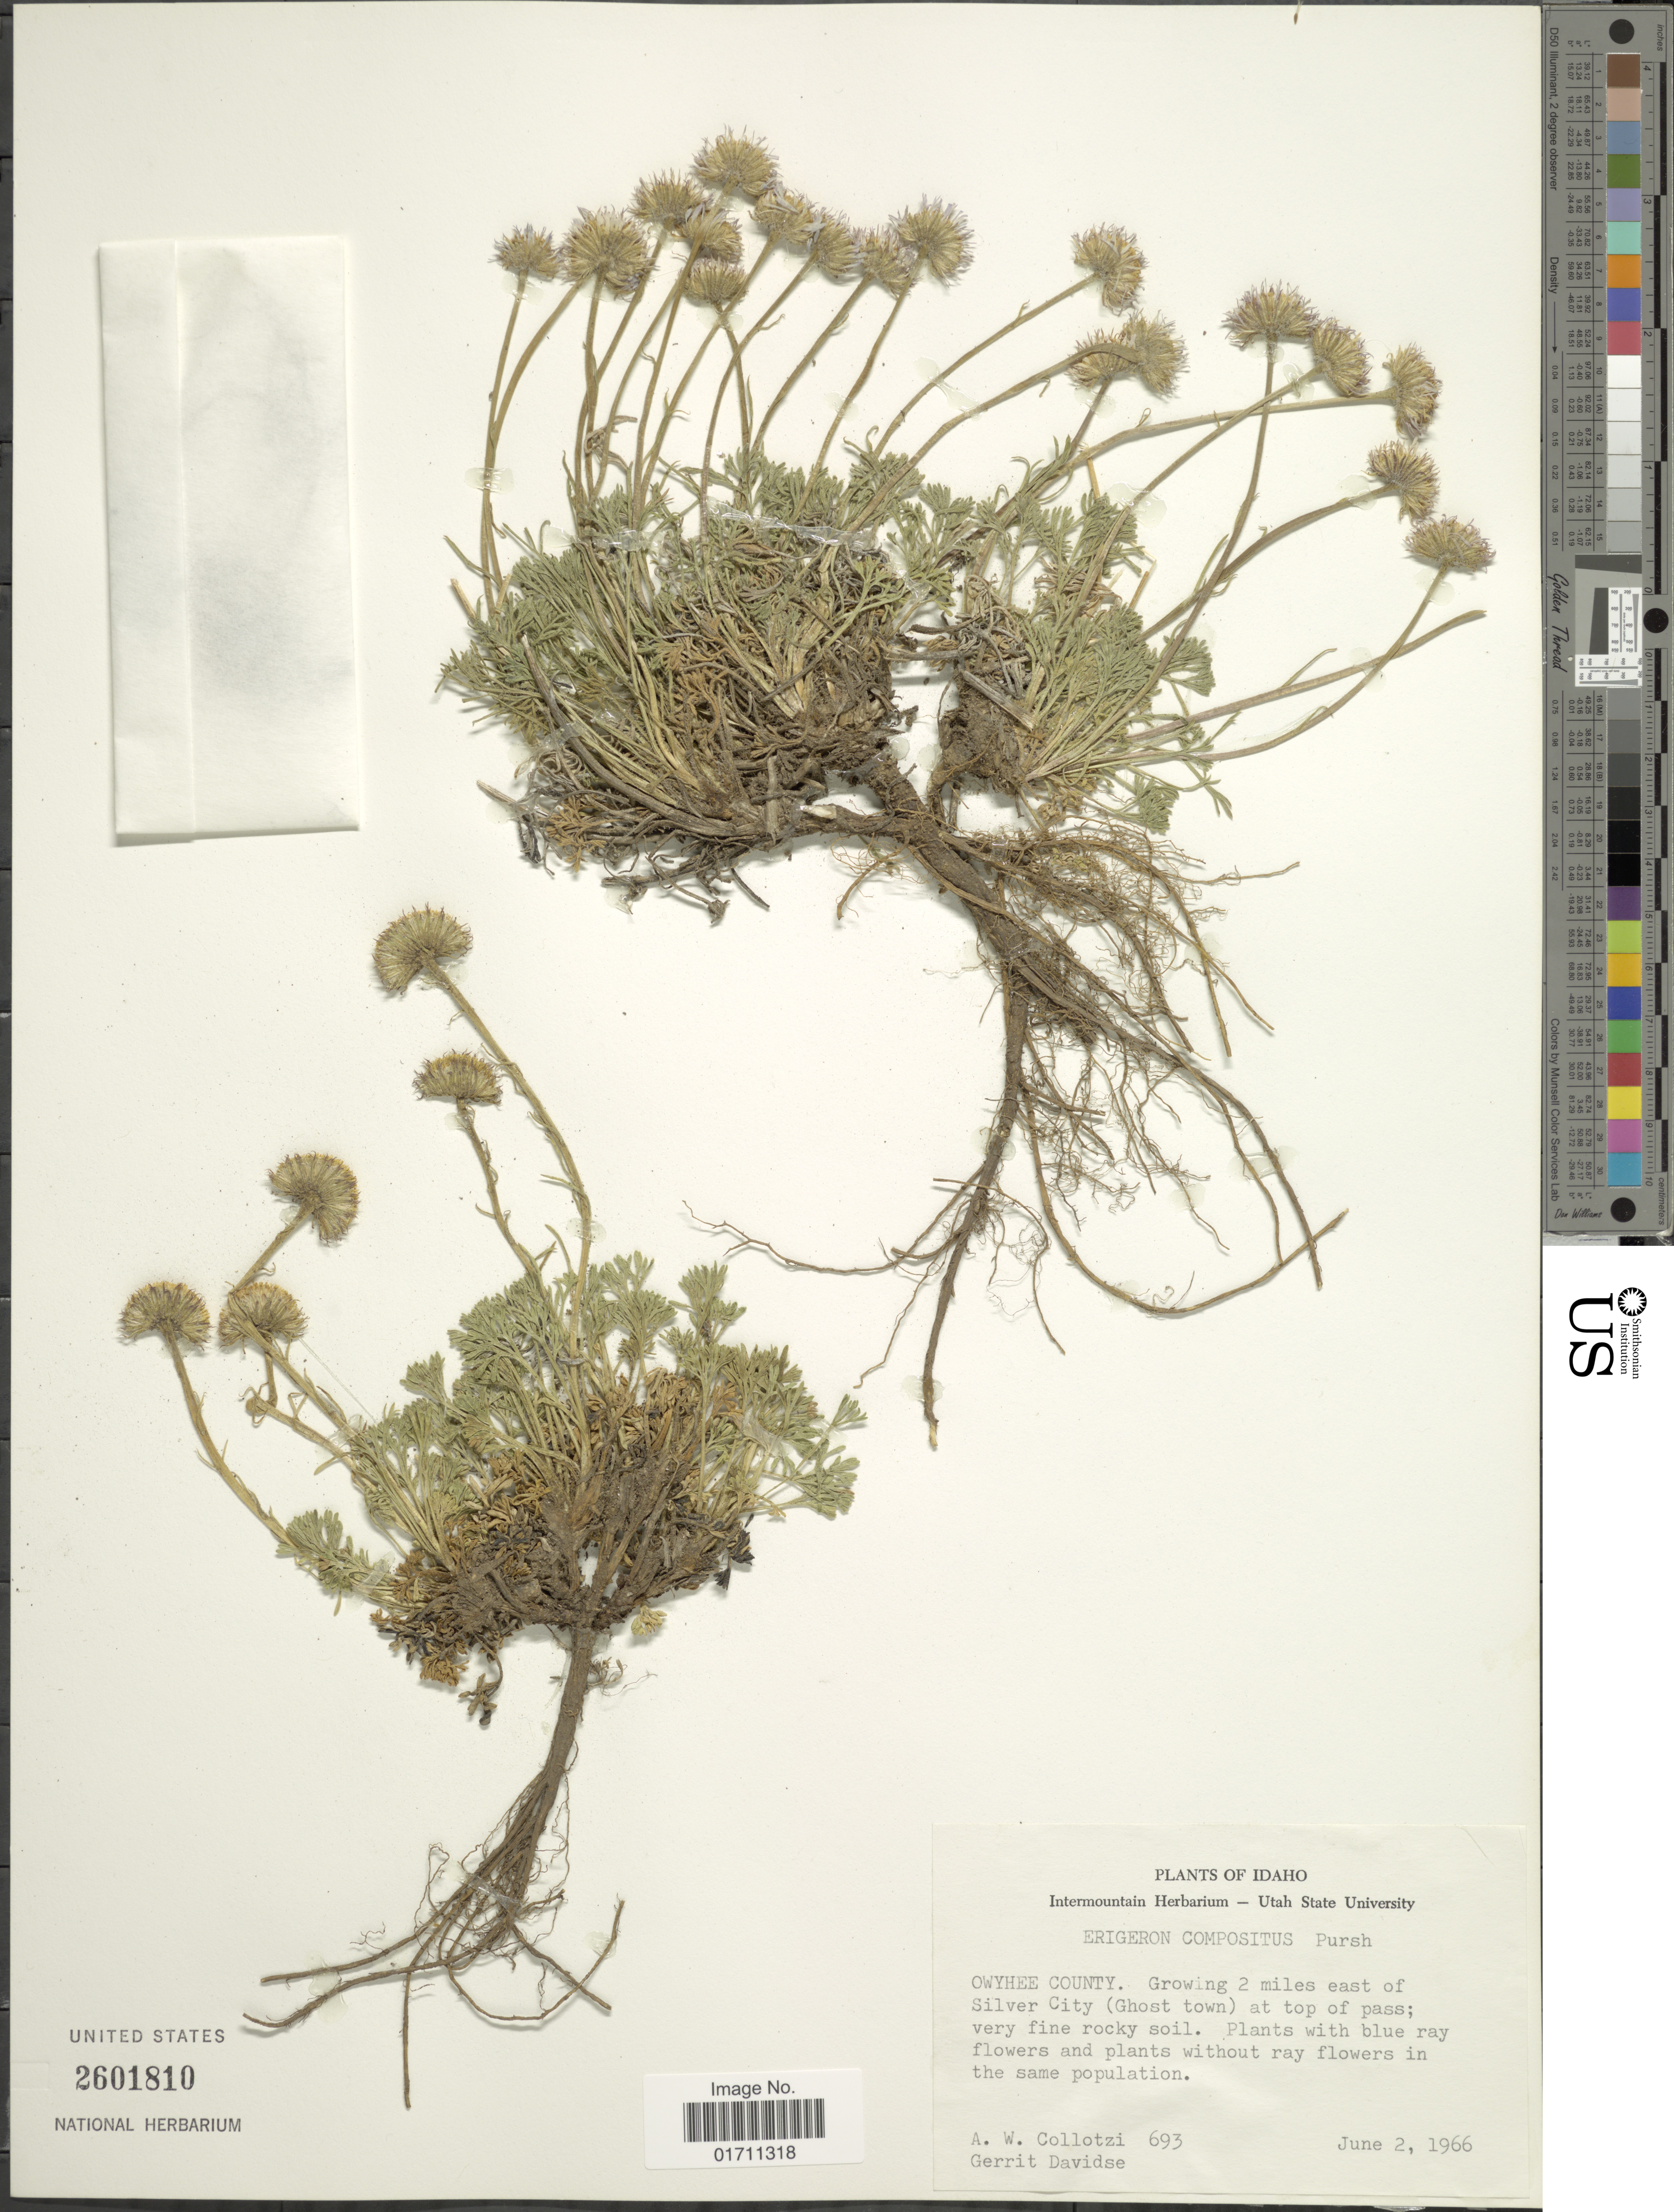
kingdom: Plantae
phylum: Tracheophyta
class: Magnoliopsida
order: Asterales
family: Asteraceae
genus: Erigeron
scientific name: Erigeron compositus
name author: Pursh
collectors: A. W. Collotzi & G. Davidse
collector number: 693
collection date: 1966-06-02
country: United States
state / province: Idaho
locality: Owyhee County. Growing 2 miles east of Silver City (Ghost town) at top of pass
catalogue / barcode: US 2601810